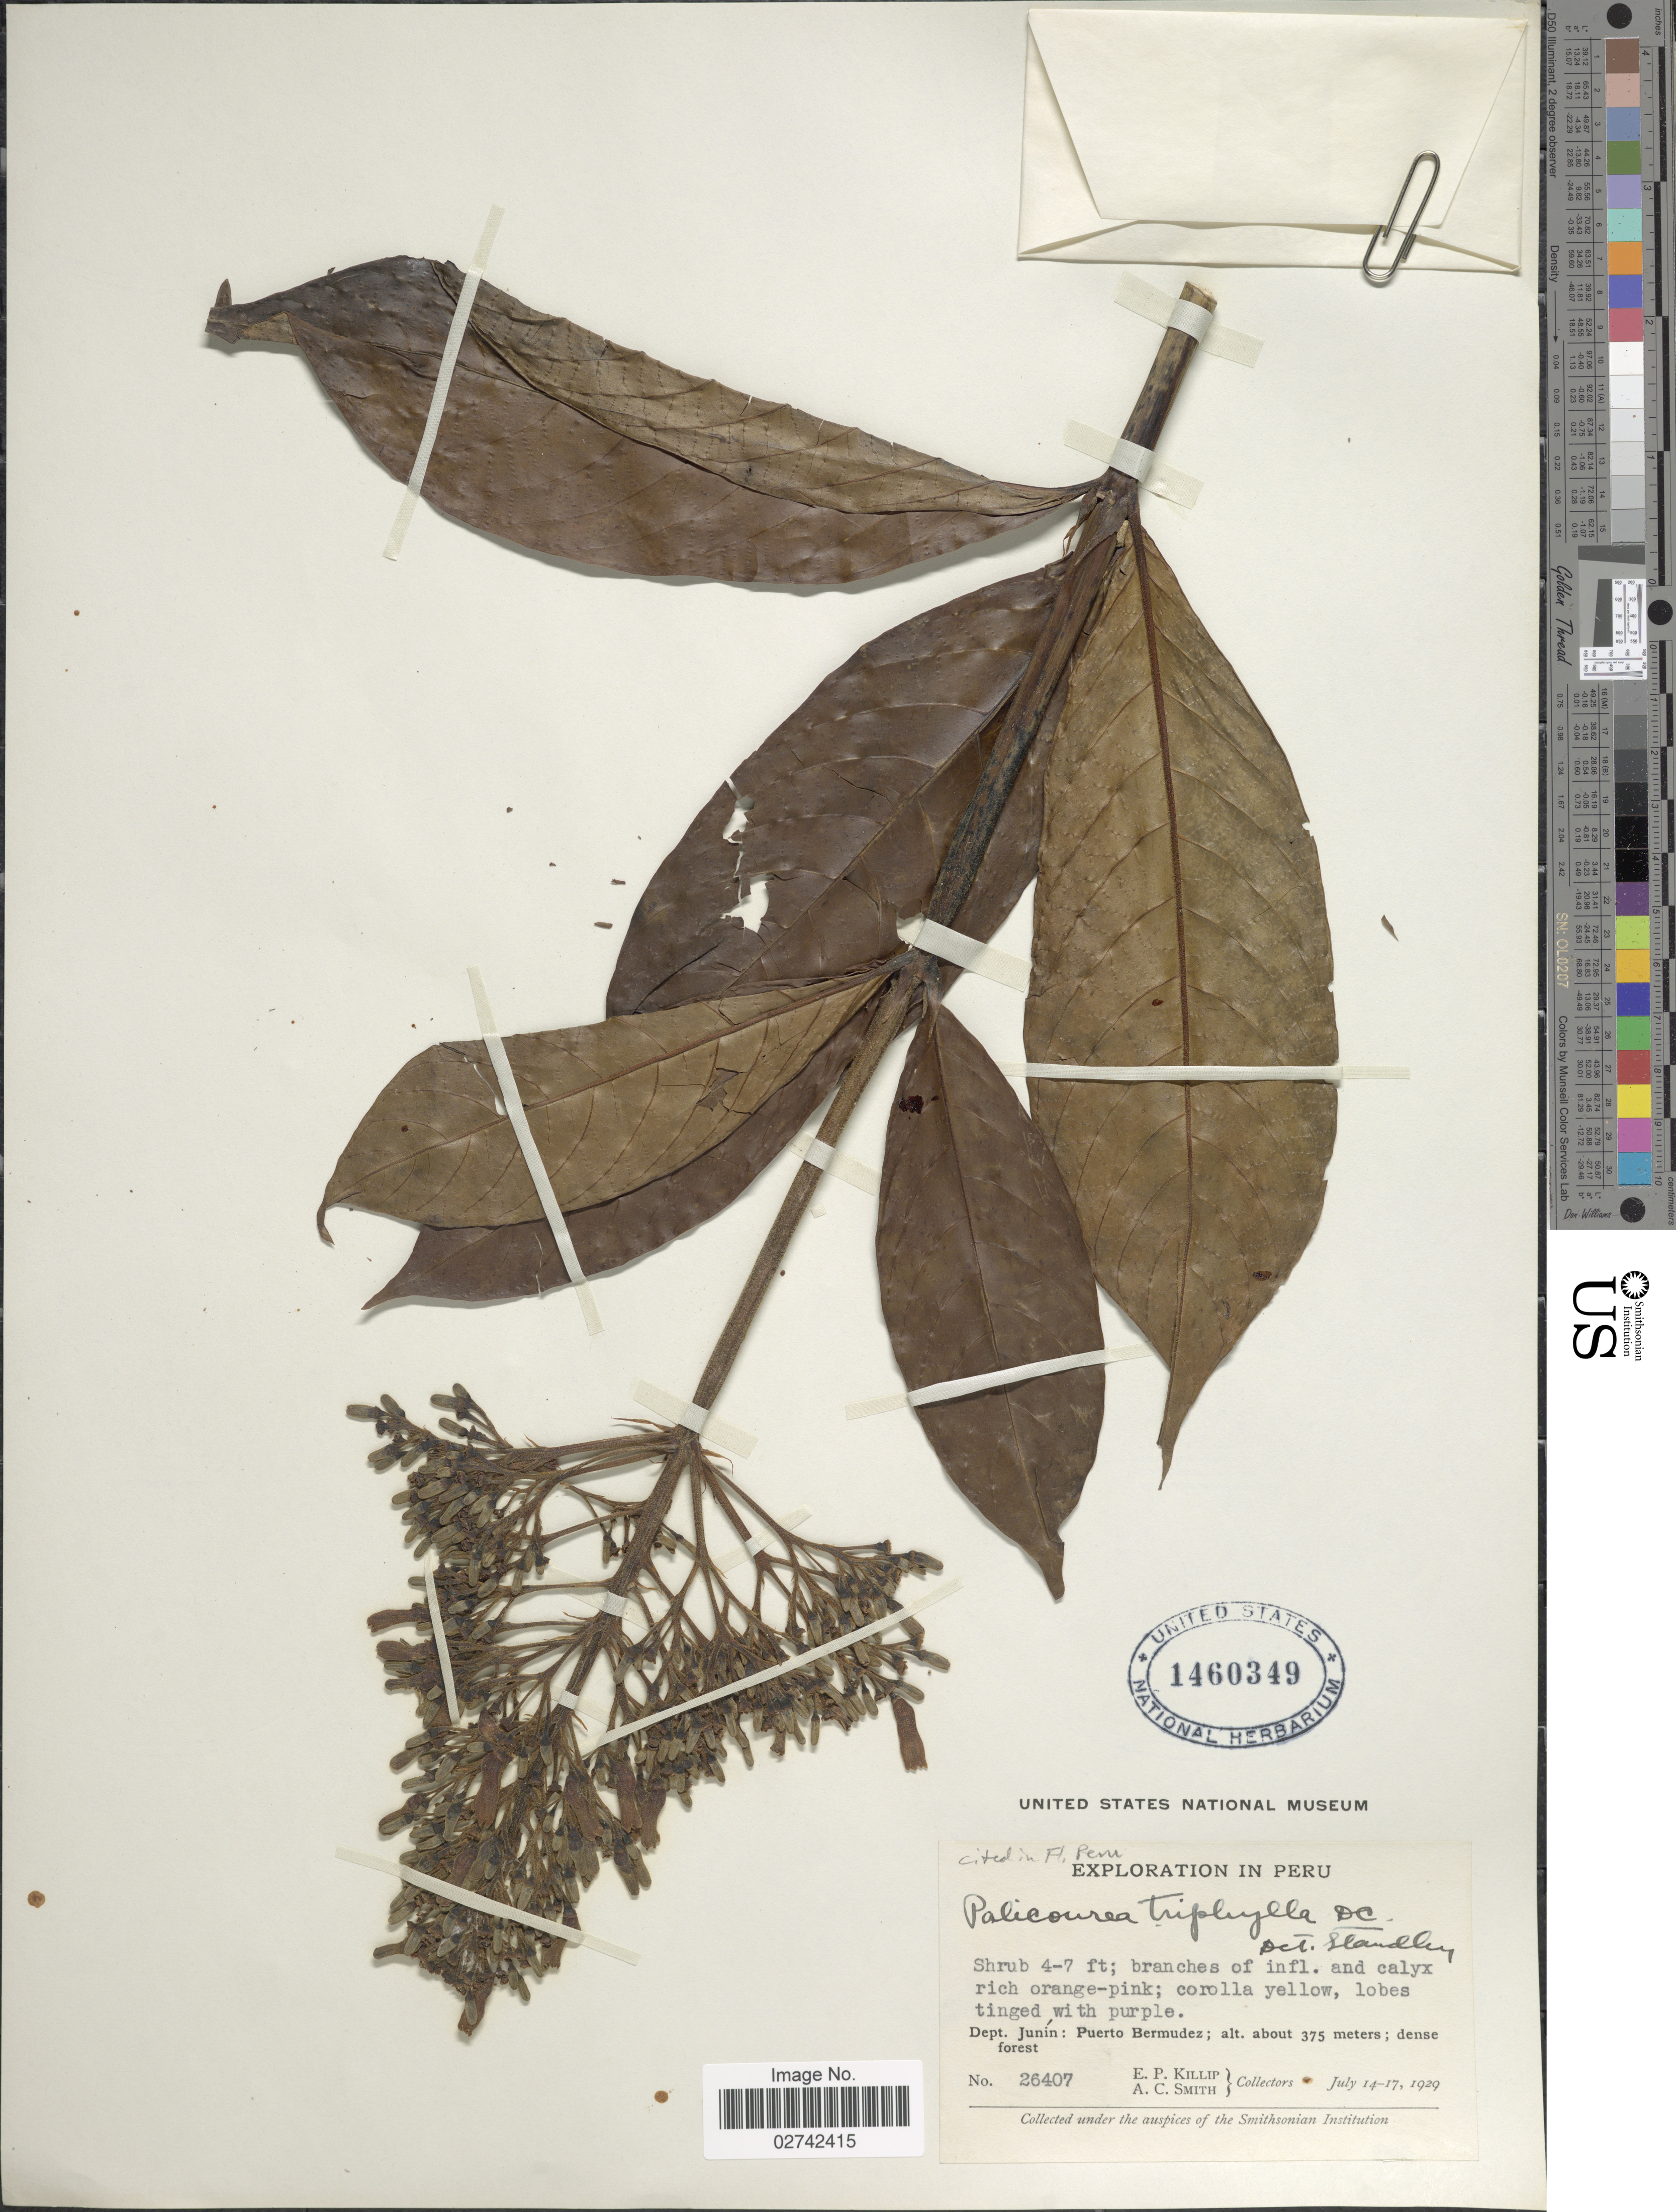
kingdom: Plantae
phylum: Tracheophyta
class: Magnoliopsida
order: Gentianales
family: Rubiaceae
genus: Palicourea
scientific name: Palicourea triphylla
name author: DC.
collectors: E. P. Killip & A. C. Smith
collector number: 26407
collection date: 1929-07-14/1929-07-17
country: Peru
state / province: Junín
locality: Puerto Bermudez.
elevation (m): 375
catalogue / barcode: US 1460349